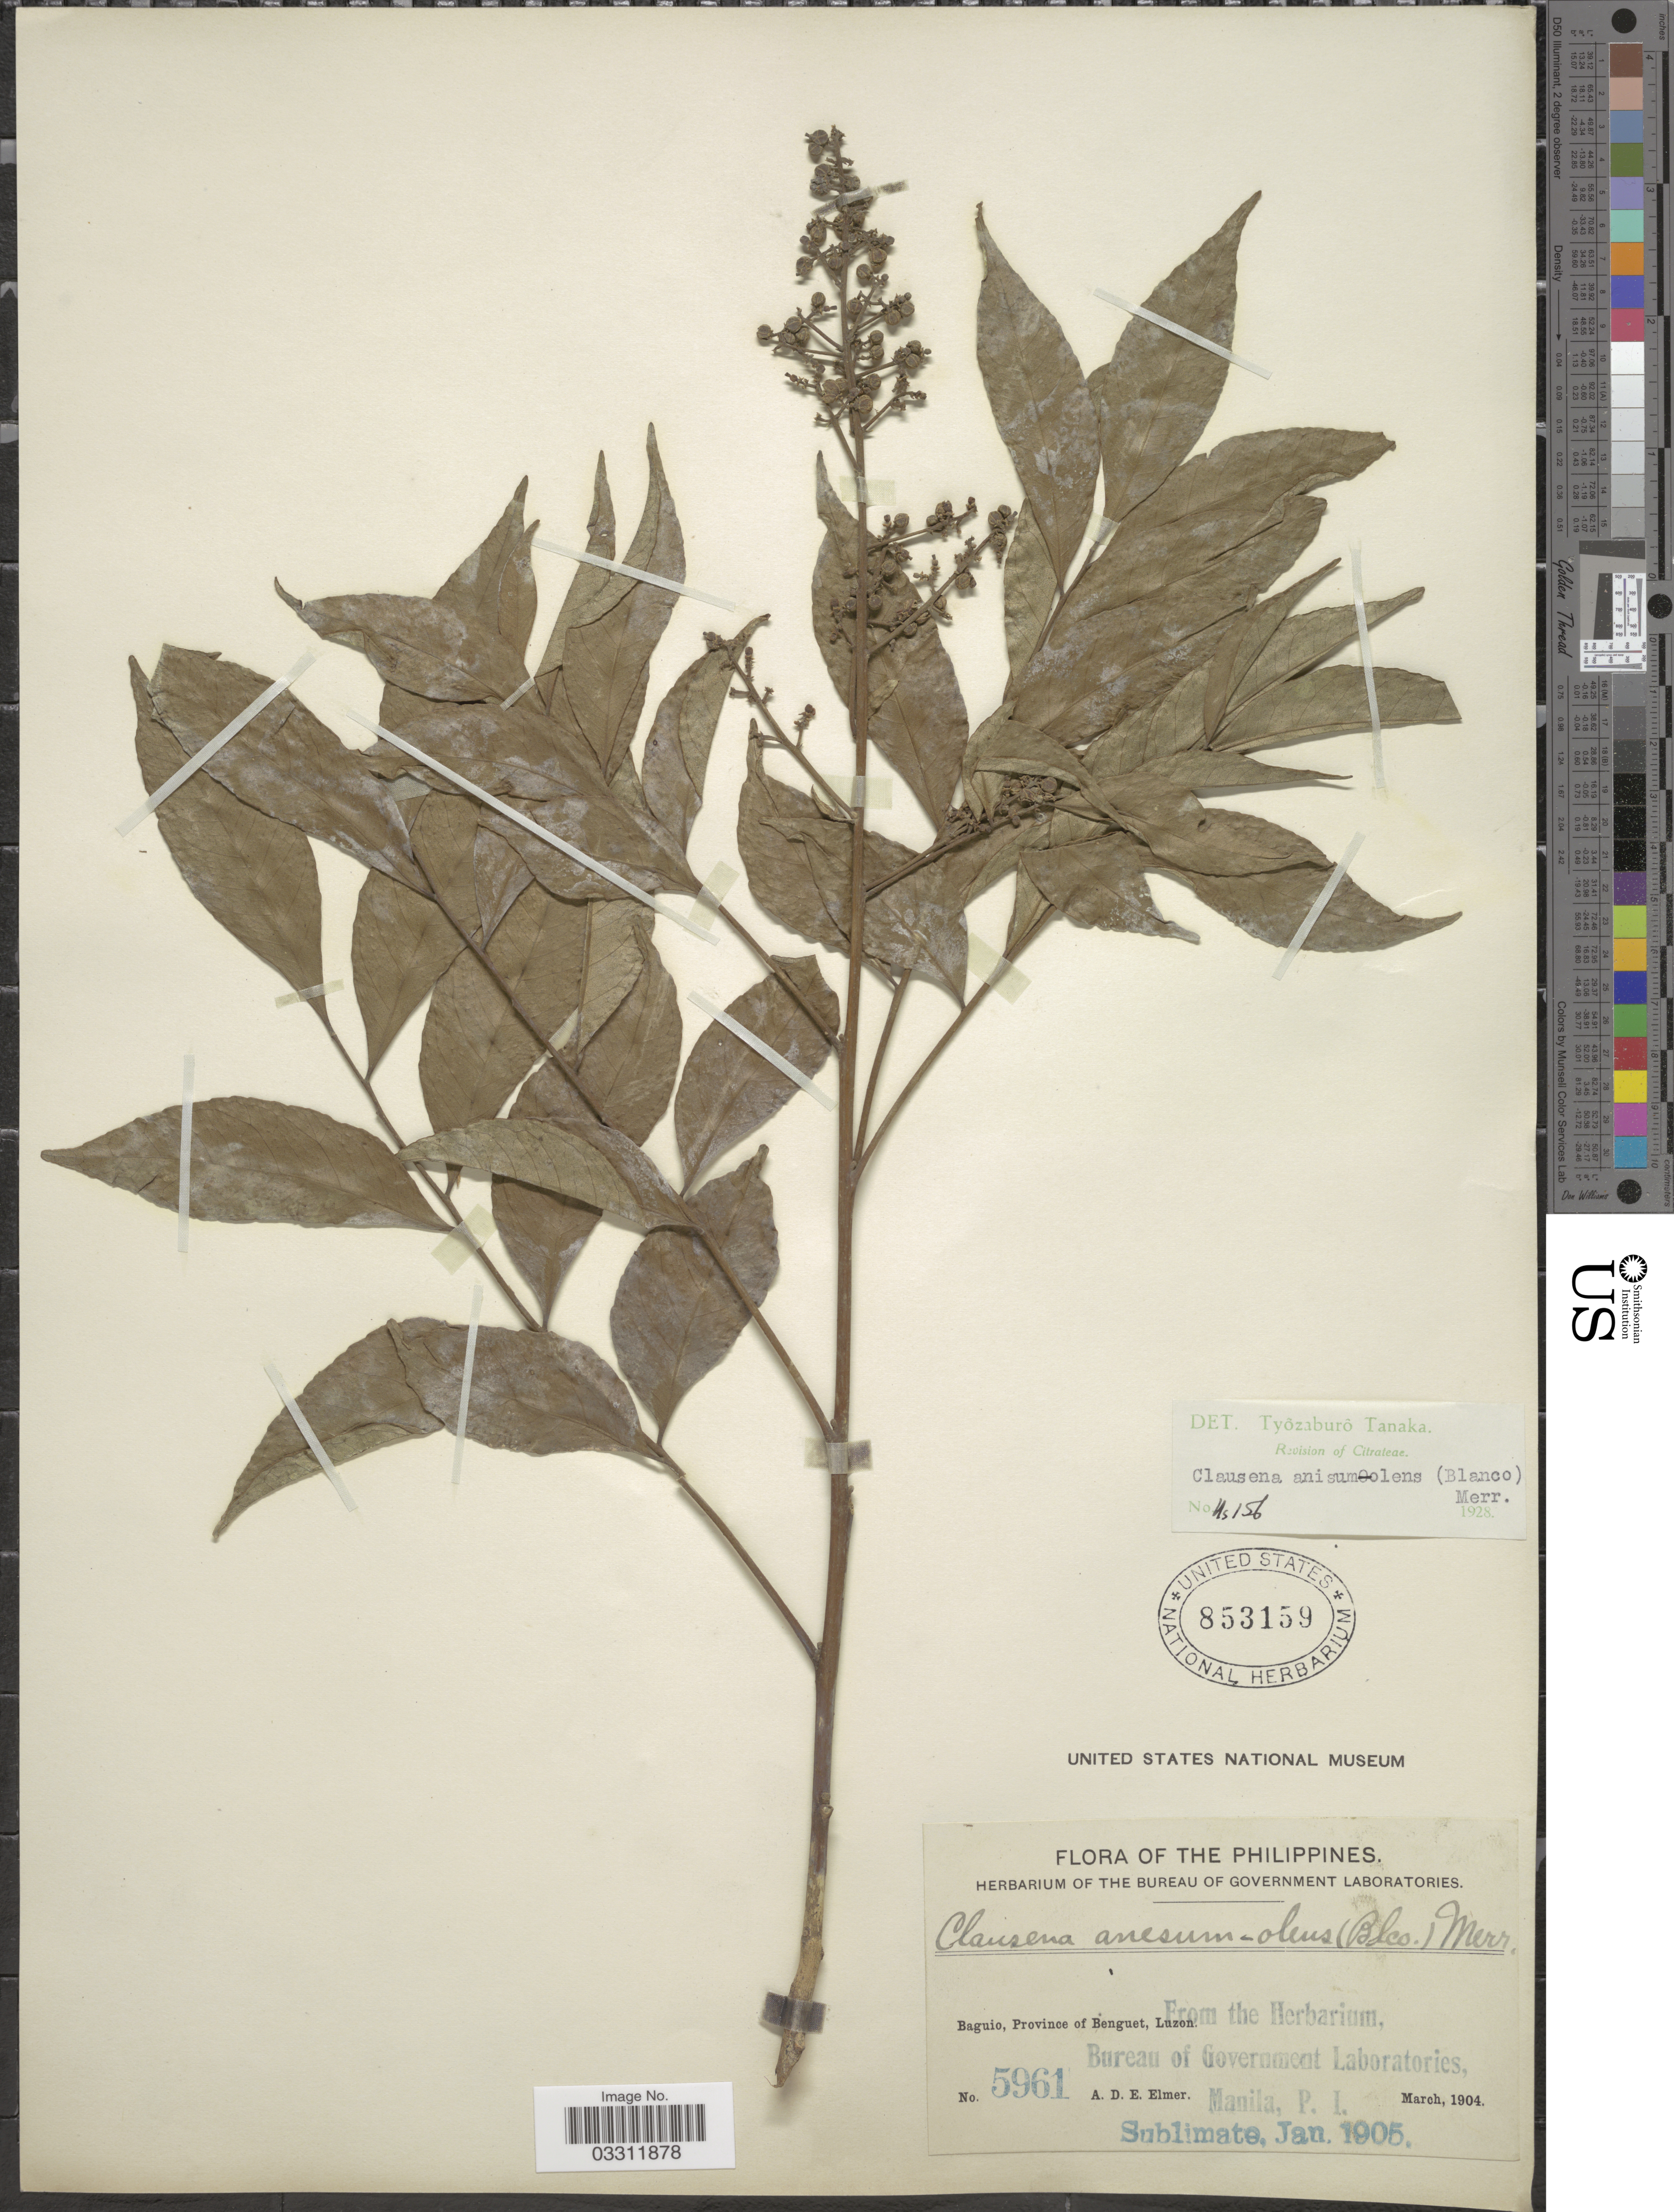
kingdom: Plantae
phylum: Tracheophyta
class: Magnoliopsida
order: Sapindales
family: Rutaceae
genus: Clausena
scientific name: Clausena anisum-olens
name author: (Blume) Merr.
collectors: A. D. E. Elmer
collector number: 5961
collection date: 1904-03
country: Philippines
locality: Baguio, Province of Benguet, Luzon.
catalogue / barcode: US 853159